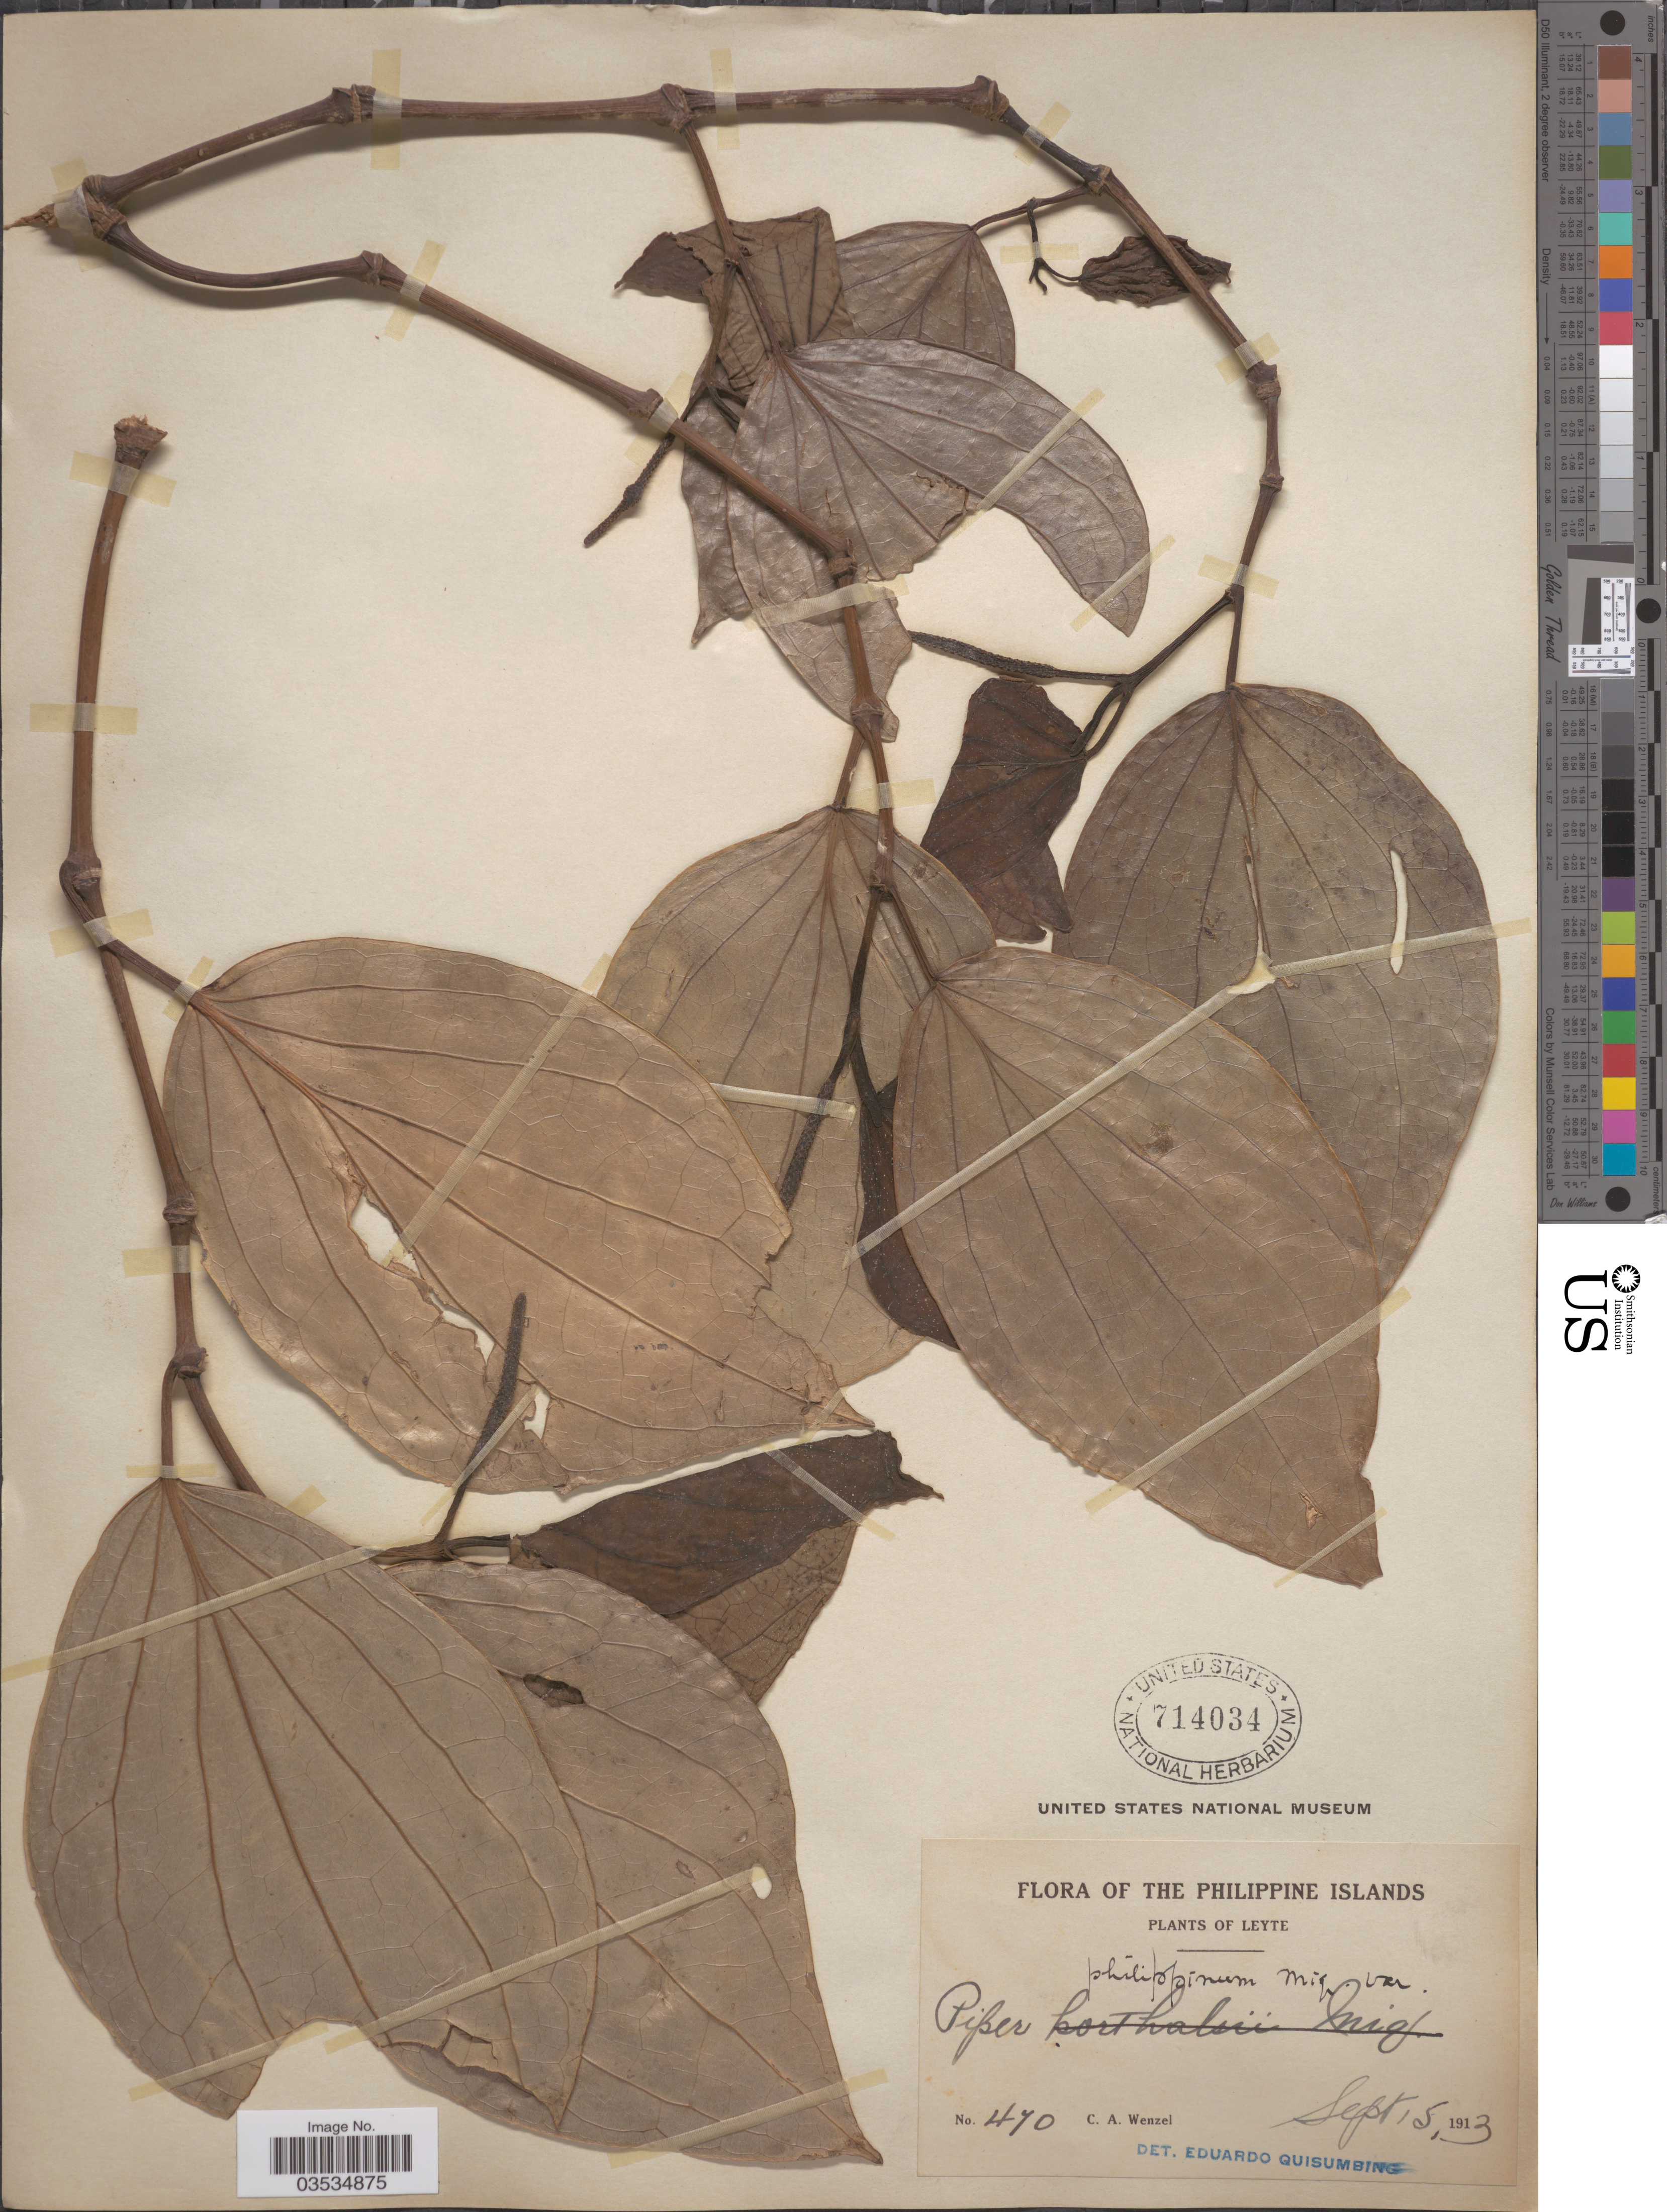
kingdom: Plantae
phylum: Tracheophyta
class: Magnoliopsida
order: Piperales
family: Piperaceae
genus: Piper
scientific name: Piper philippinum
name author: Miq.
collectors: C. Wenzel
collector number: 470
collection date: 1913-09-15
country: Philippines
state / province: Eastern Visayas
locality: Leyte.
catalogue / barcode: US 714034